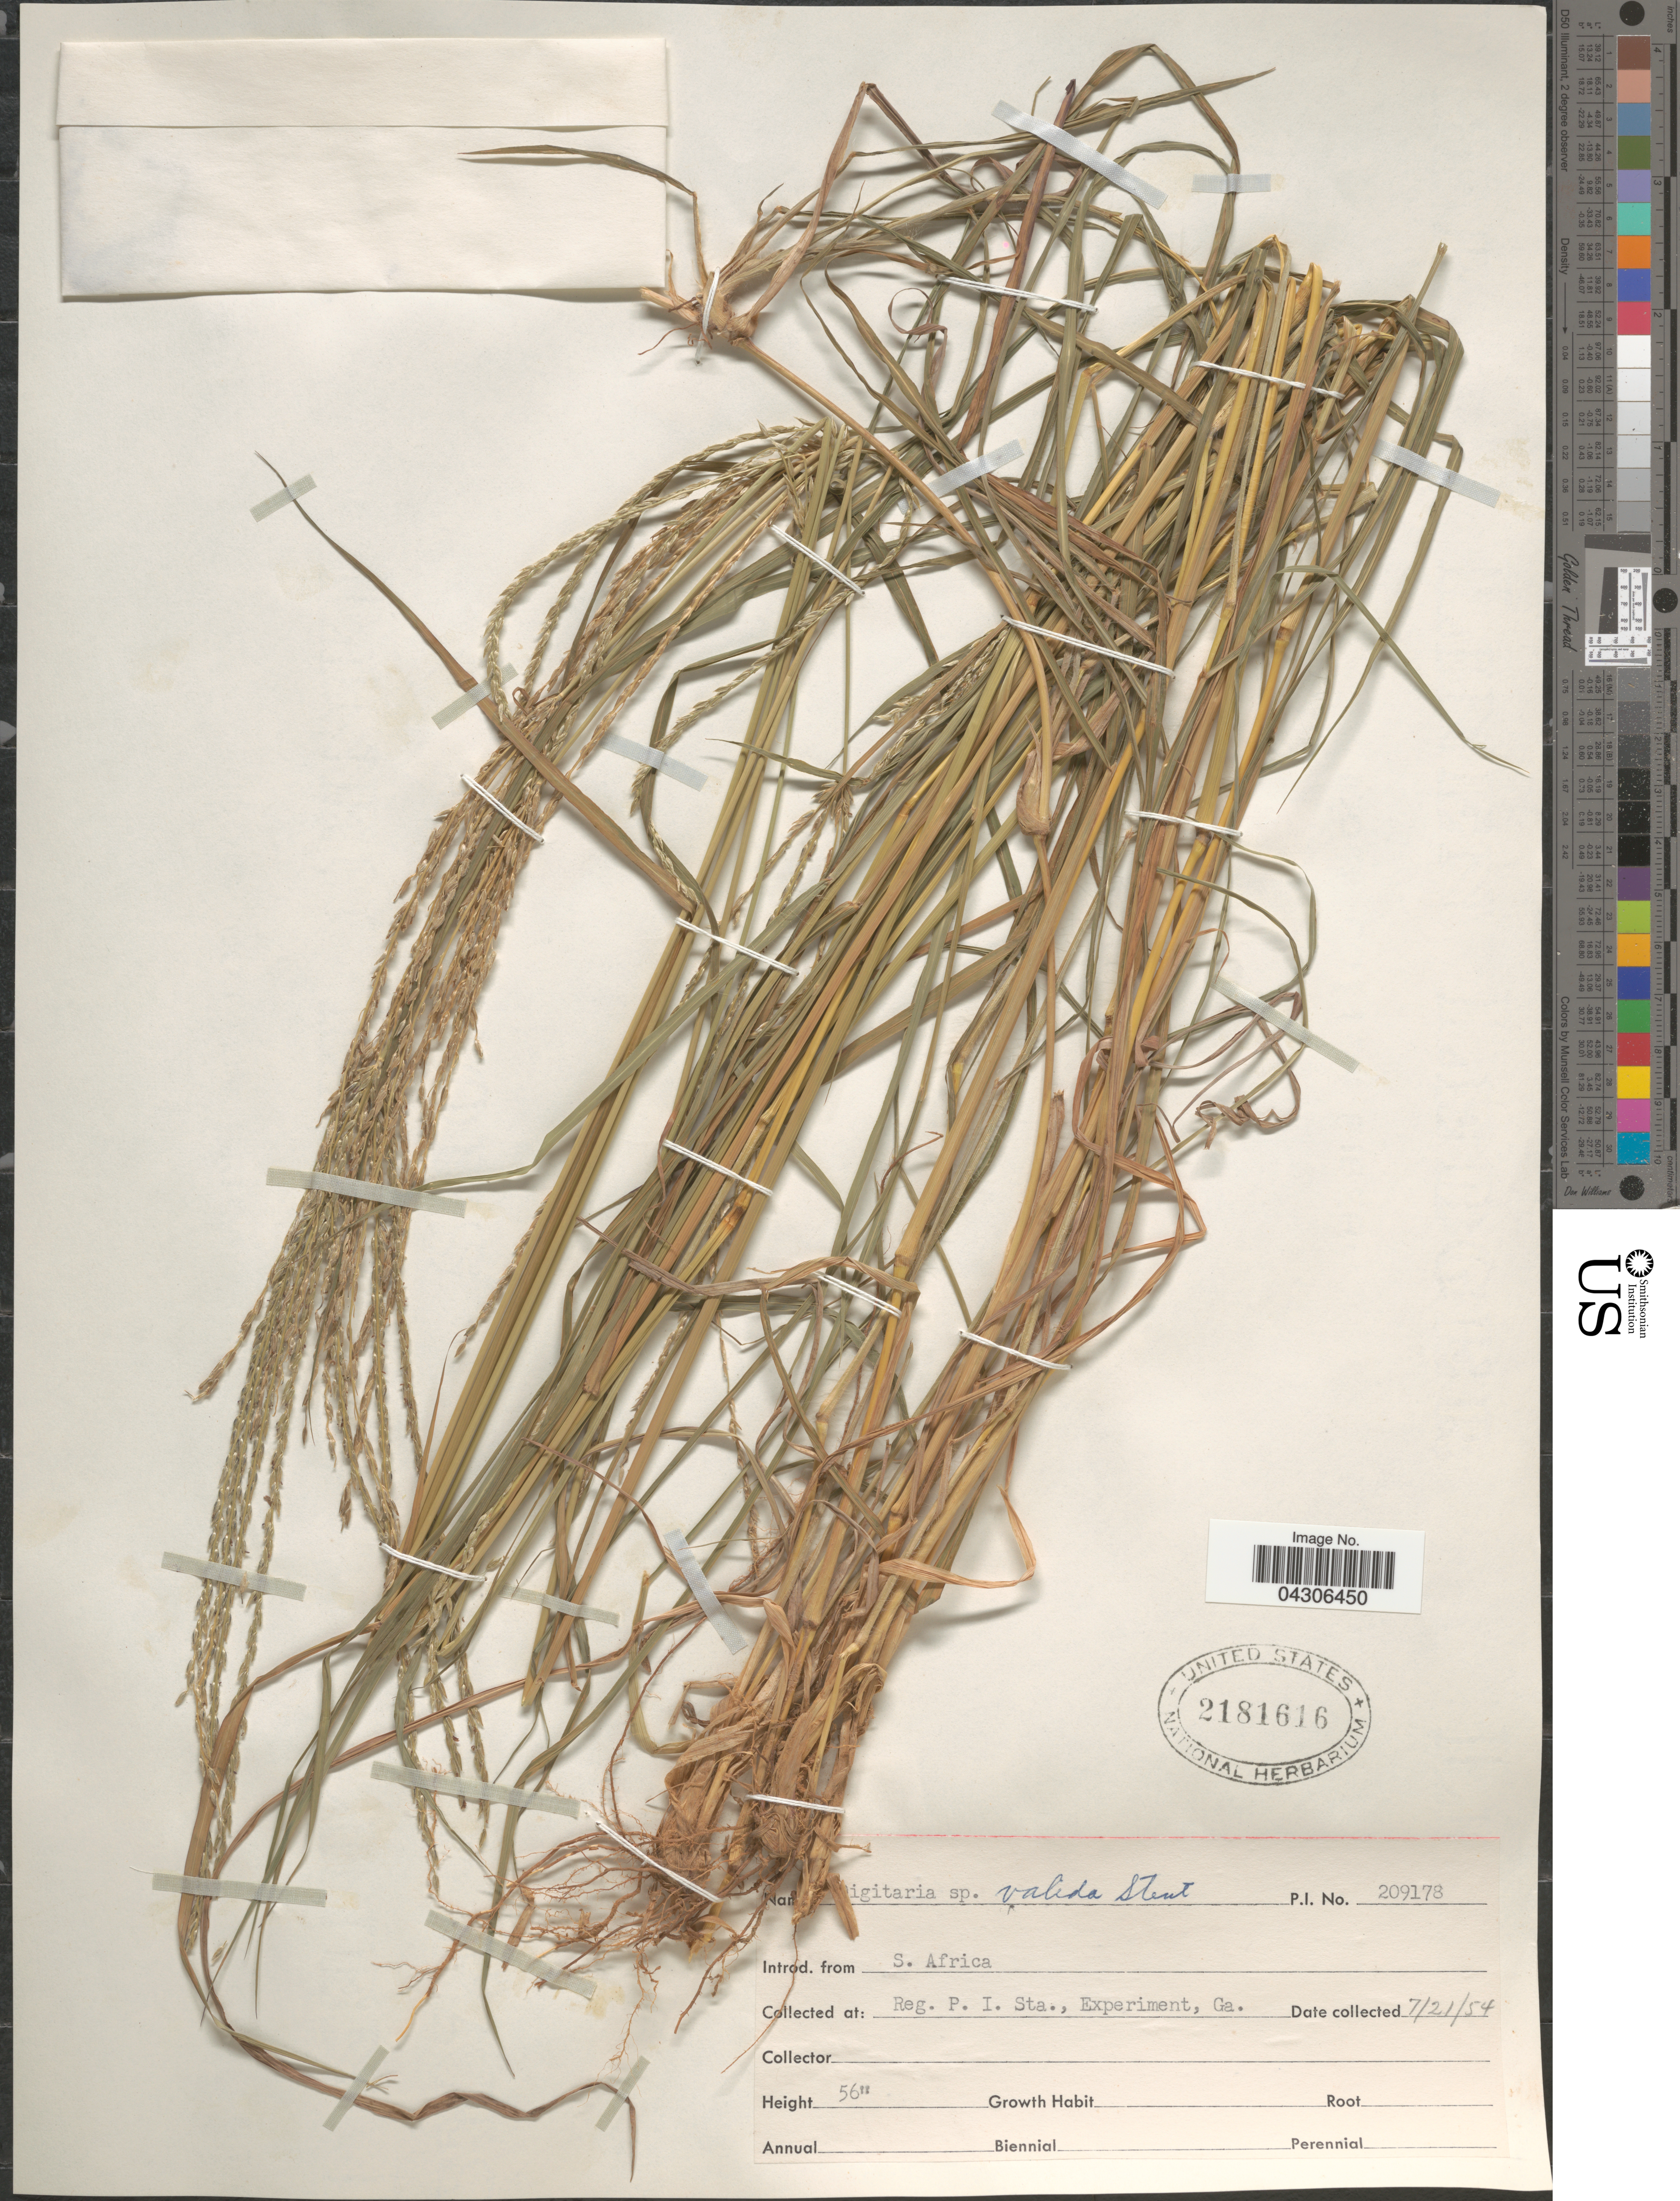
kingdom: Plantae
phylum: Tracheophyta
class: Liliopsida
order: Poales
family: Poaceae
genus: Digitaria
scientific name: Digitaria eriantha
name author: Steud.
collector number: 209178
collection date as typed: Transcribed d/m/y: 21/7/54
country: United States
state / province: Georgia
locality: Reg. P. I. Sta., Experiment.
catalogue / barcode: US 2181616